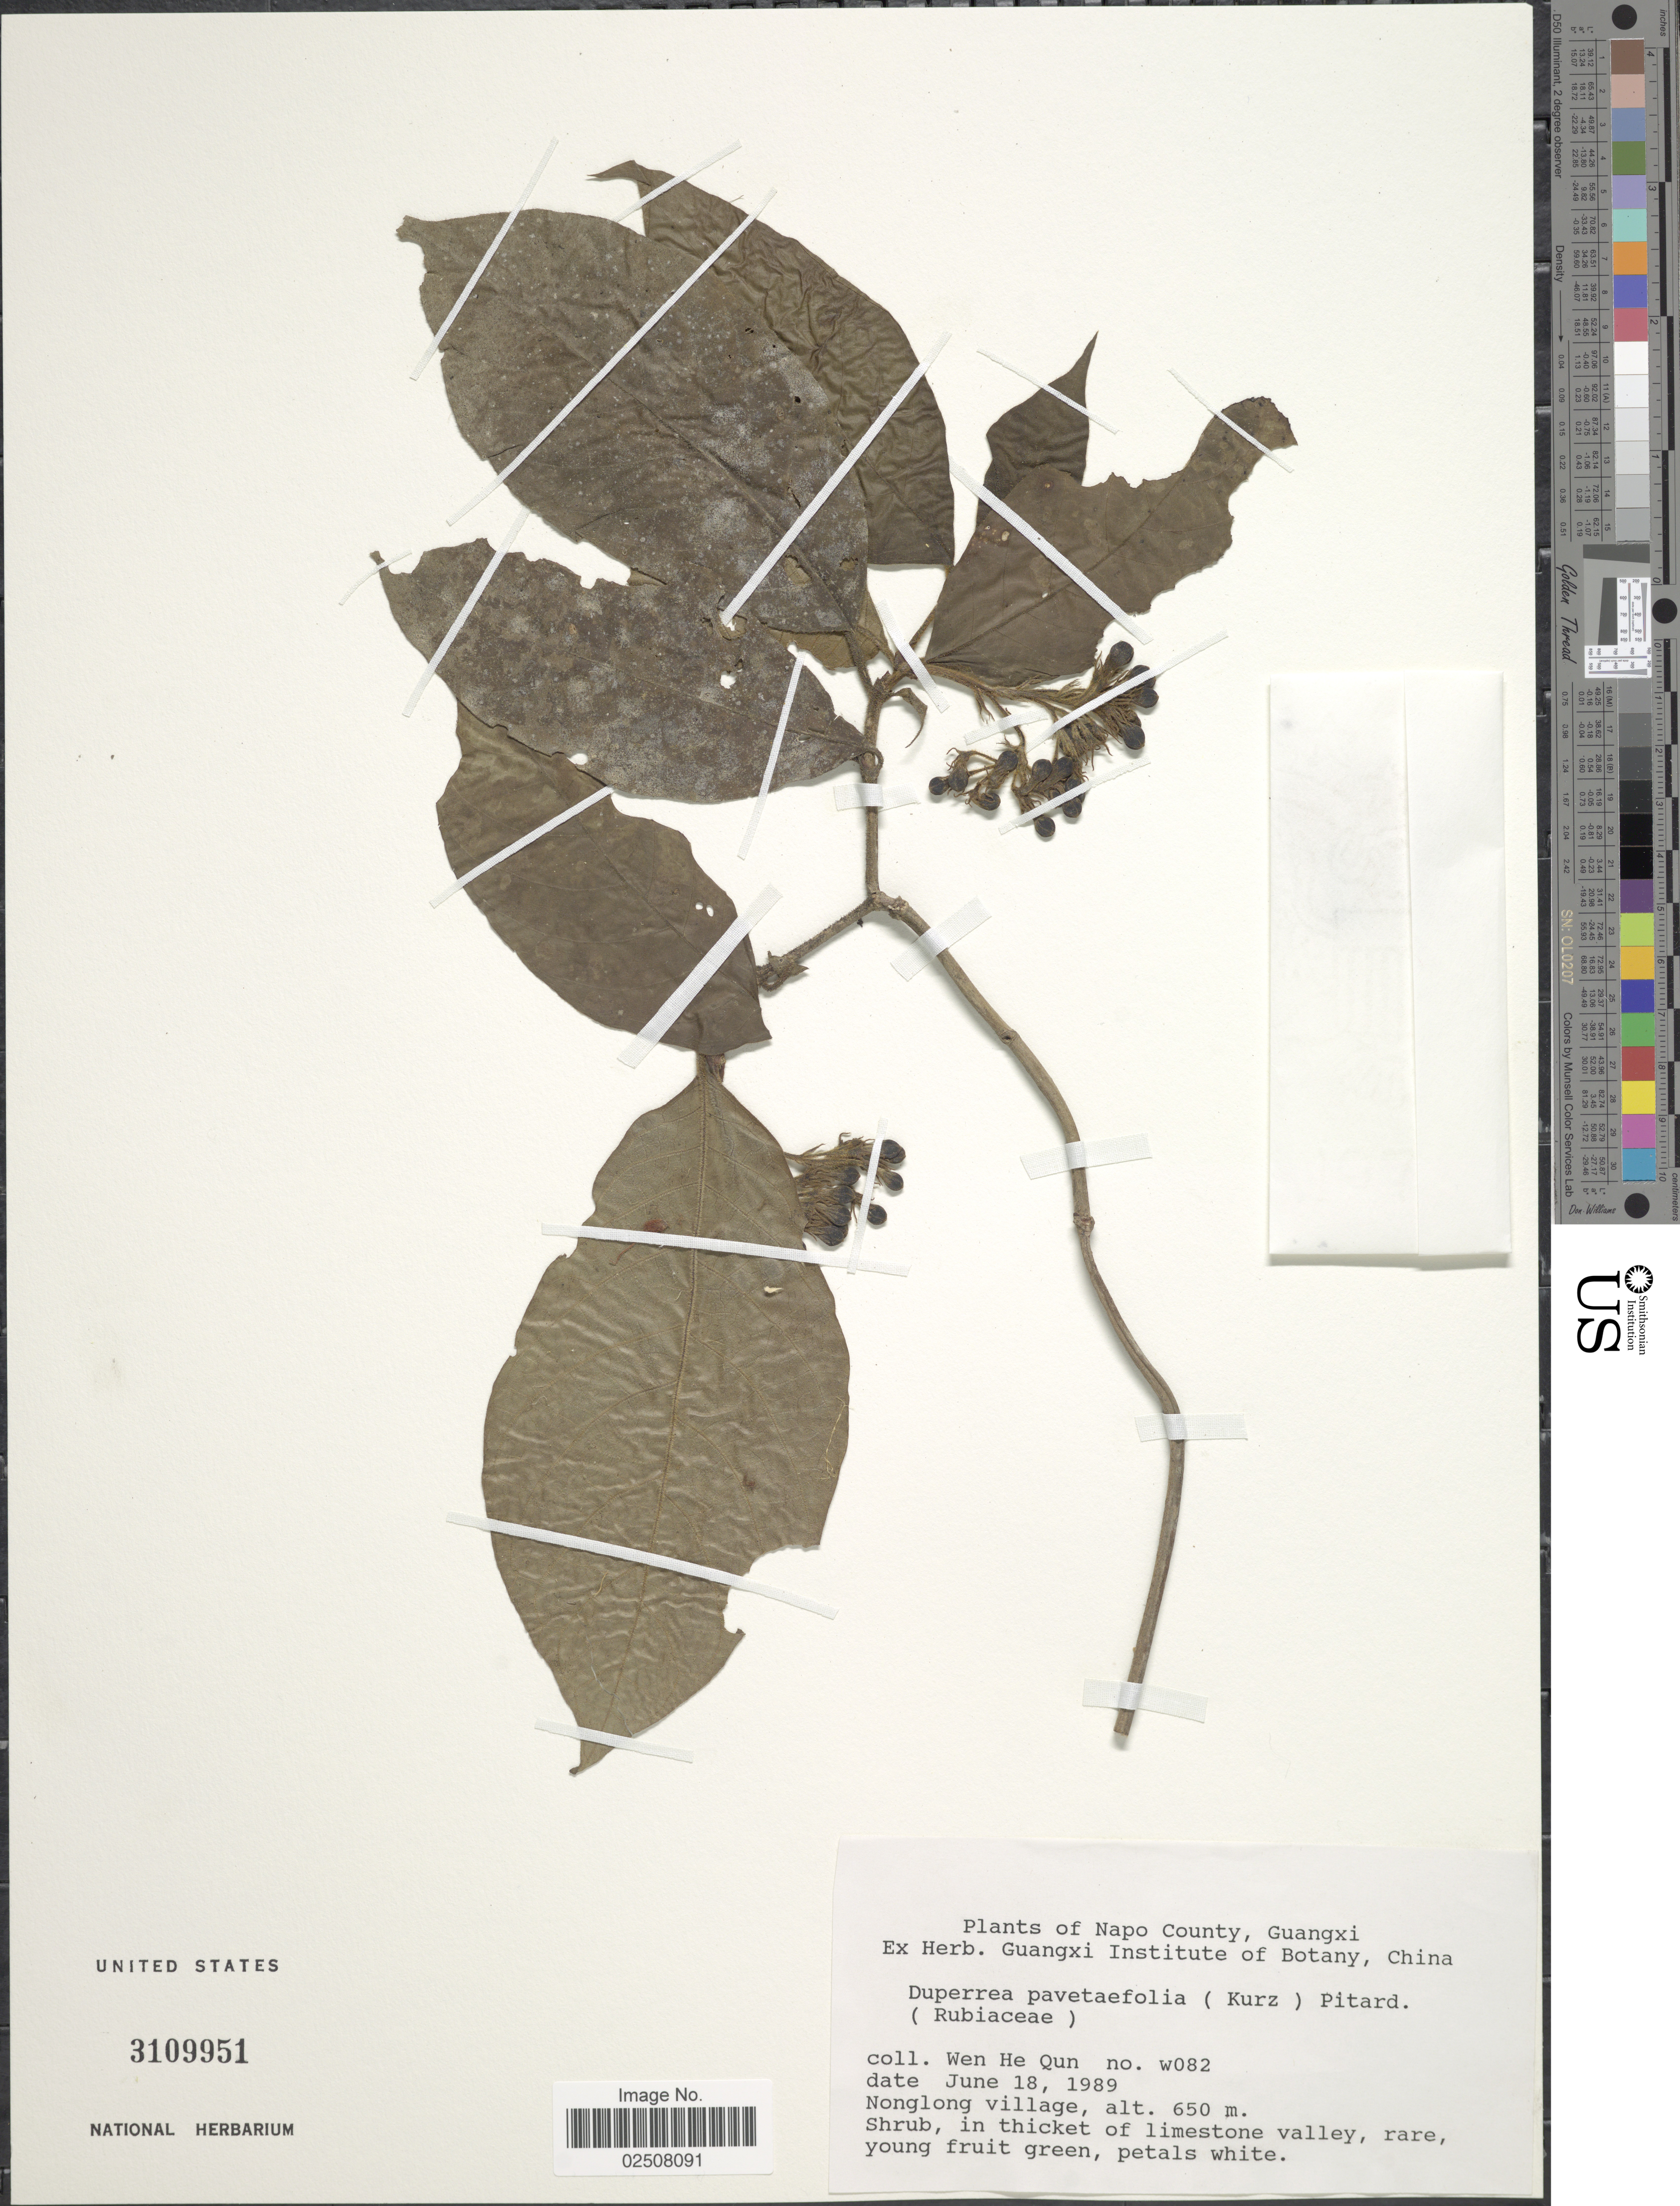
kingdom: Plantae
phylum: Tracheophyta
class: Magnoliopsida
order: Gentianales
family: Rubiaceae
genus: Duperrea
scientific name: Duperrea pavettifolia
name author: (Kurz) Pit.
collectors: W. Qun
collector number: w082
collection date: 1989-06-18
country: China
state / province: Guangxi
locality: Napo County, Nonglong village, in thciket of limestone valley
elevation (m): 650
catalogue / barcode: US 3109951